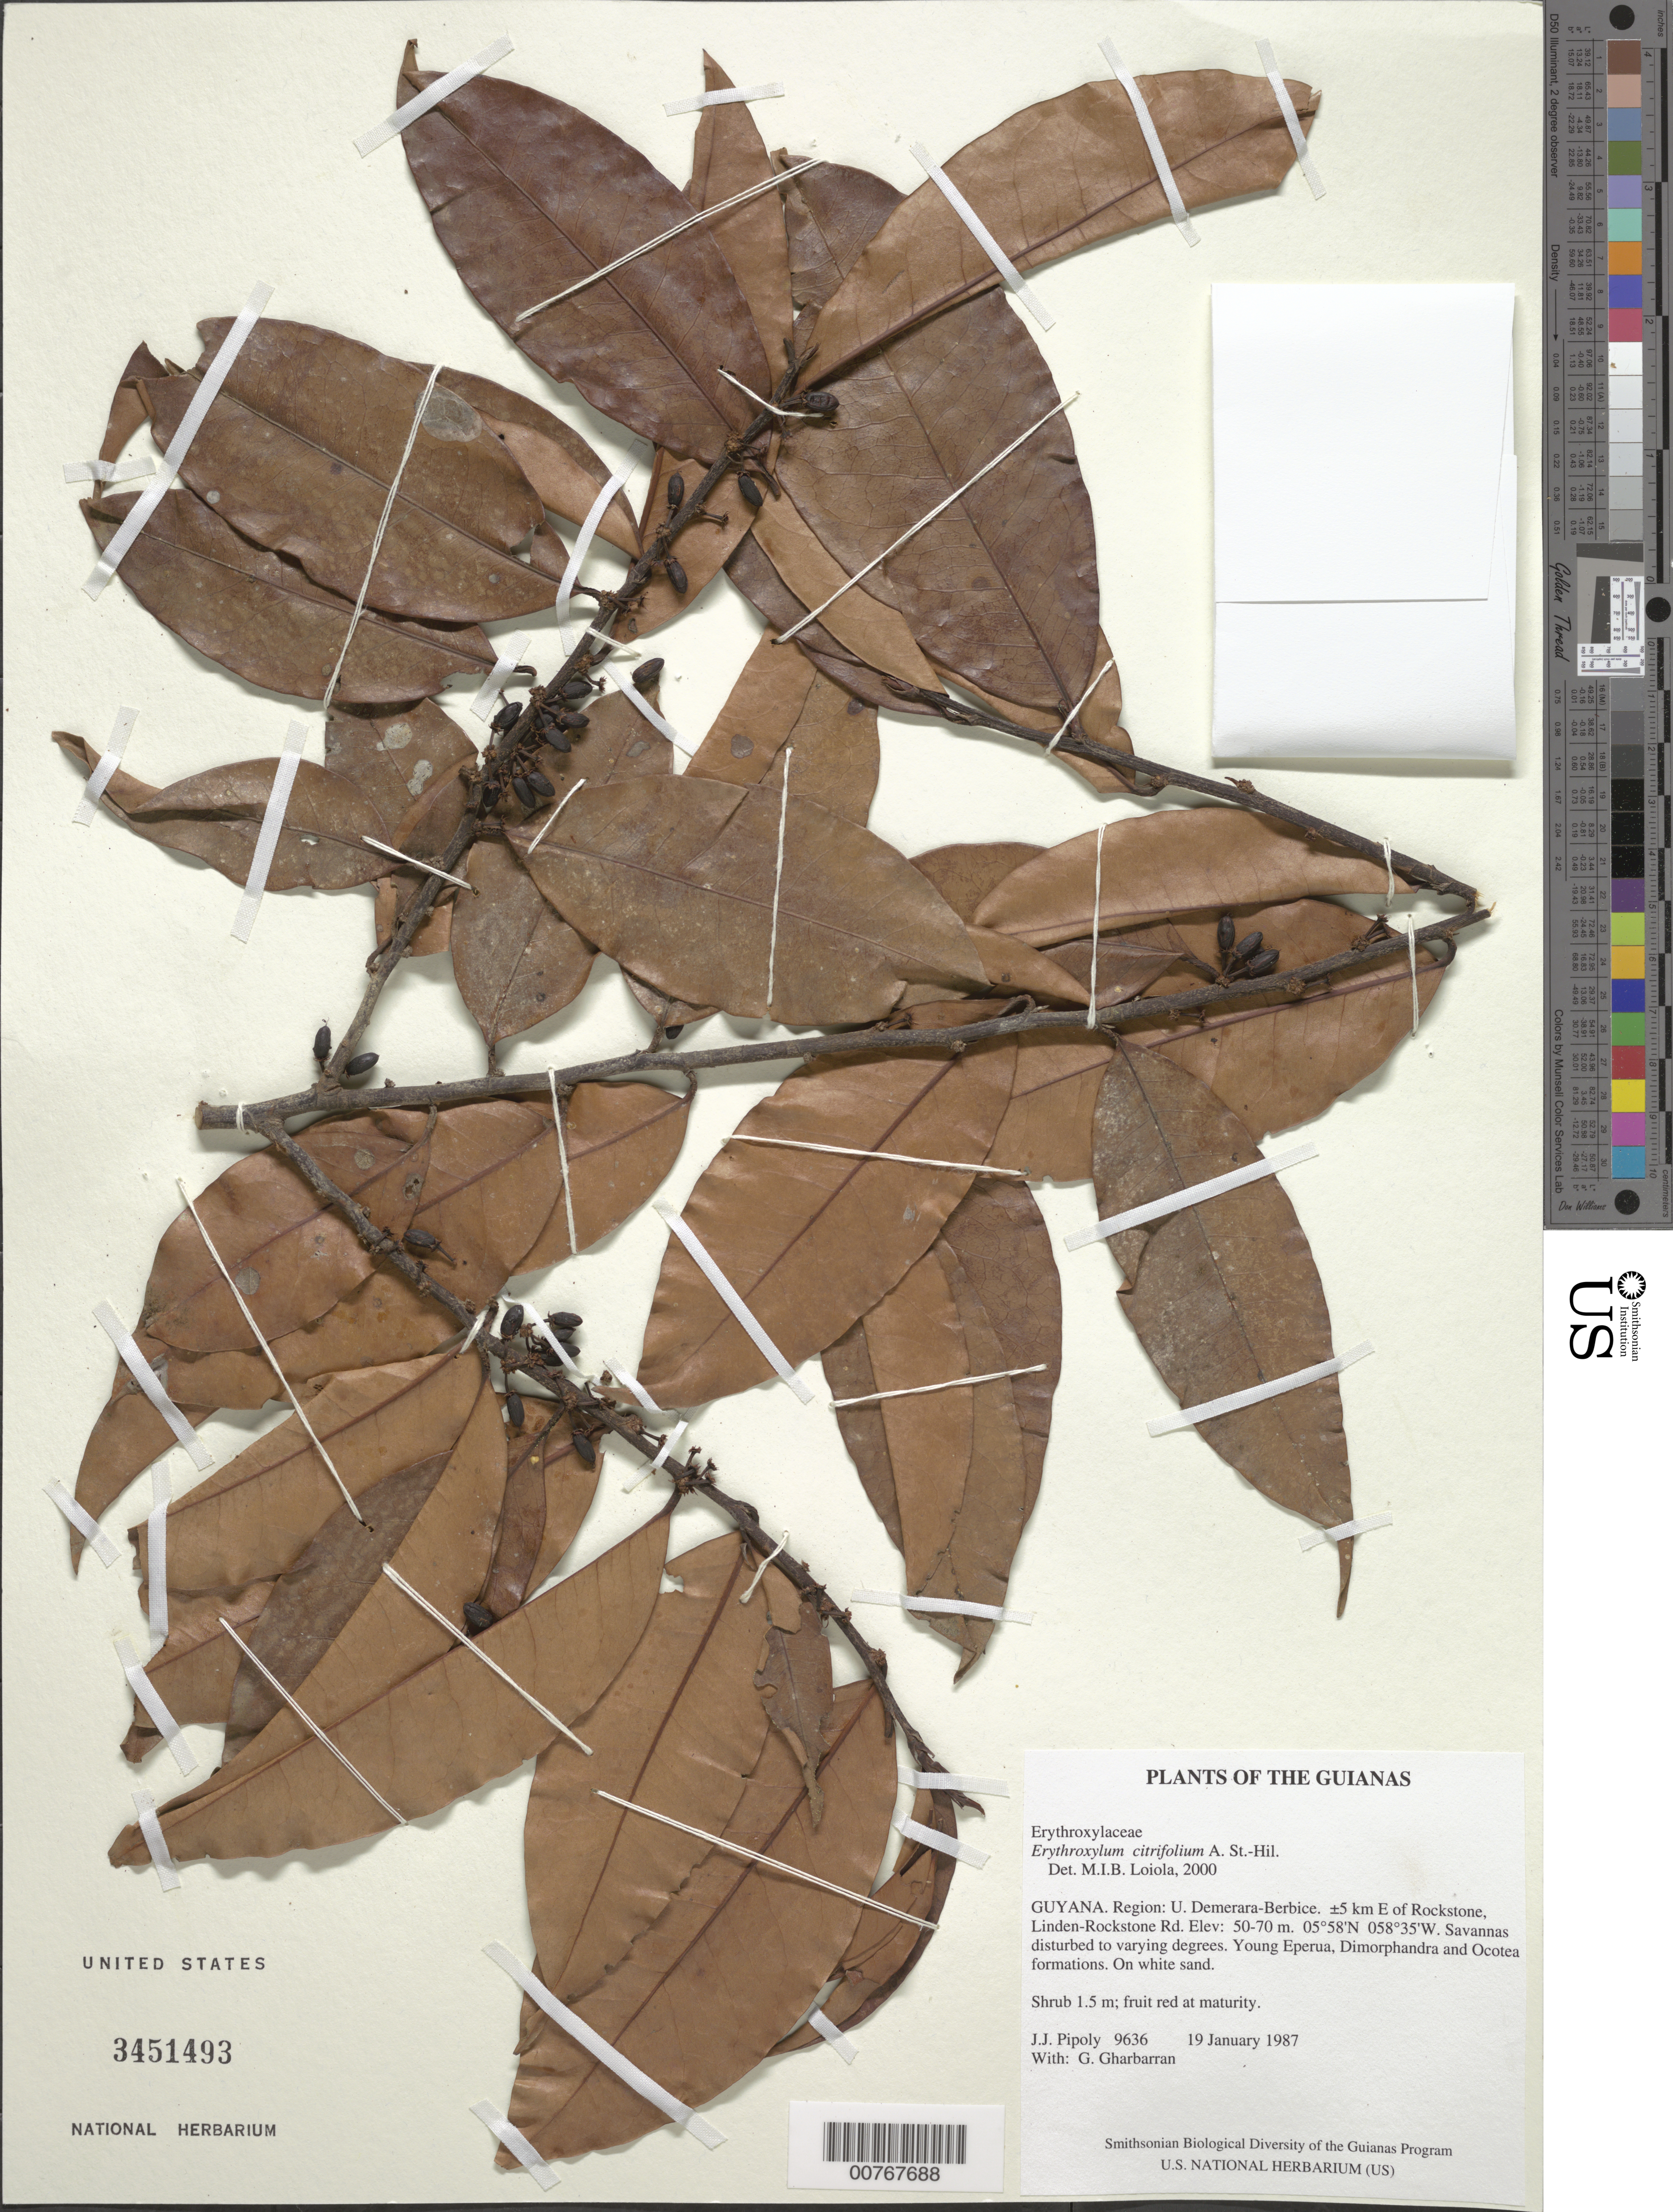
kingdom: Plantae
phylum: Tracheophyta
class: Magnoliopsida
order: Malpighiales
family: Erythroxylaceae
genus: Erythroxylum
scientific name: Erythroxylum citrifolium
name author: A. St.-Hil.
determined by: Loiola, M. I. B.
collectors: J. J. Pipoly & G. Gharbarran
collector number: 9636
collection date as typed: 19 January 1987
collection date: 1987-01-19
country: Guyana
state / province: U. Demerara-Berbice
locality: ±5 km E of Rockstone, Linden-Rockstone Rd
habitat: Savannas disturbed to varying degrees. Young Eperua, Dimorphandra and Ocotea formations. On white sand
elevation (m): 50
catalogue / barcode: US 3451493